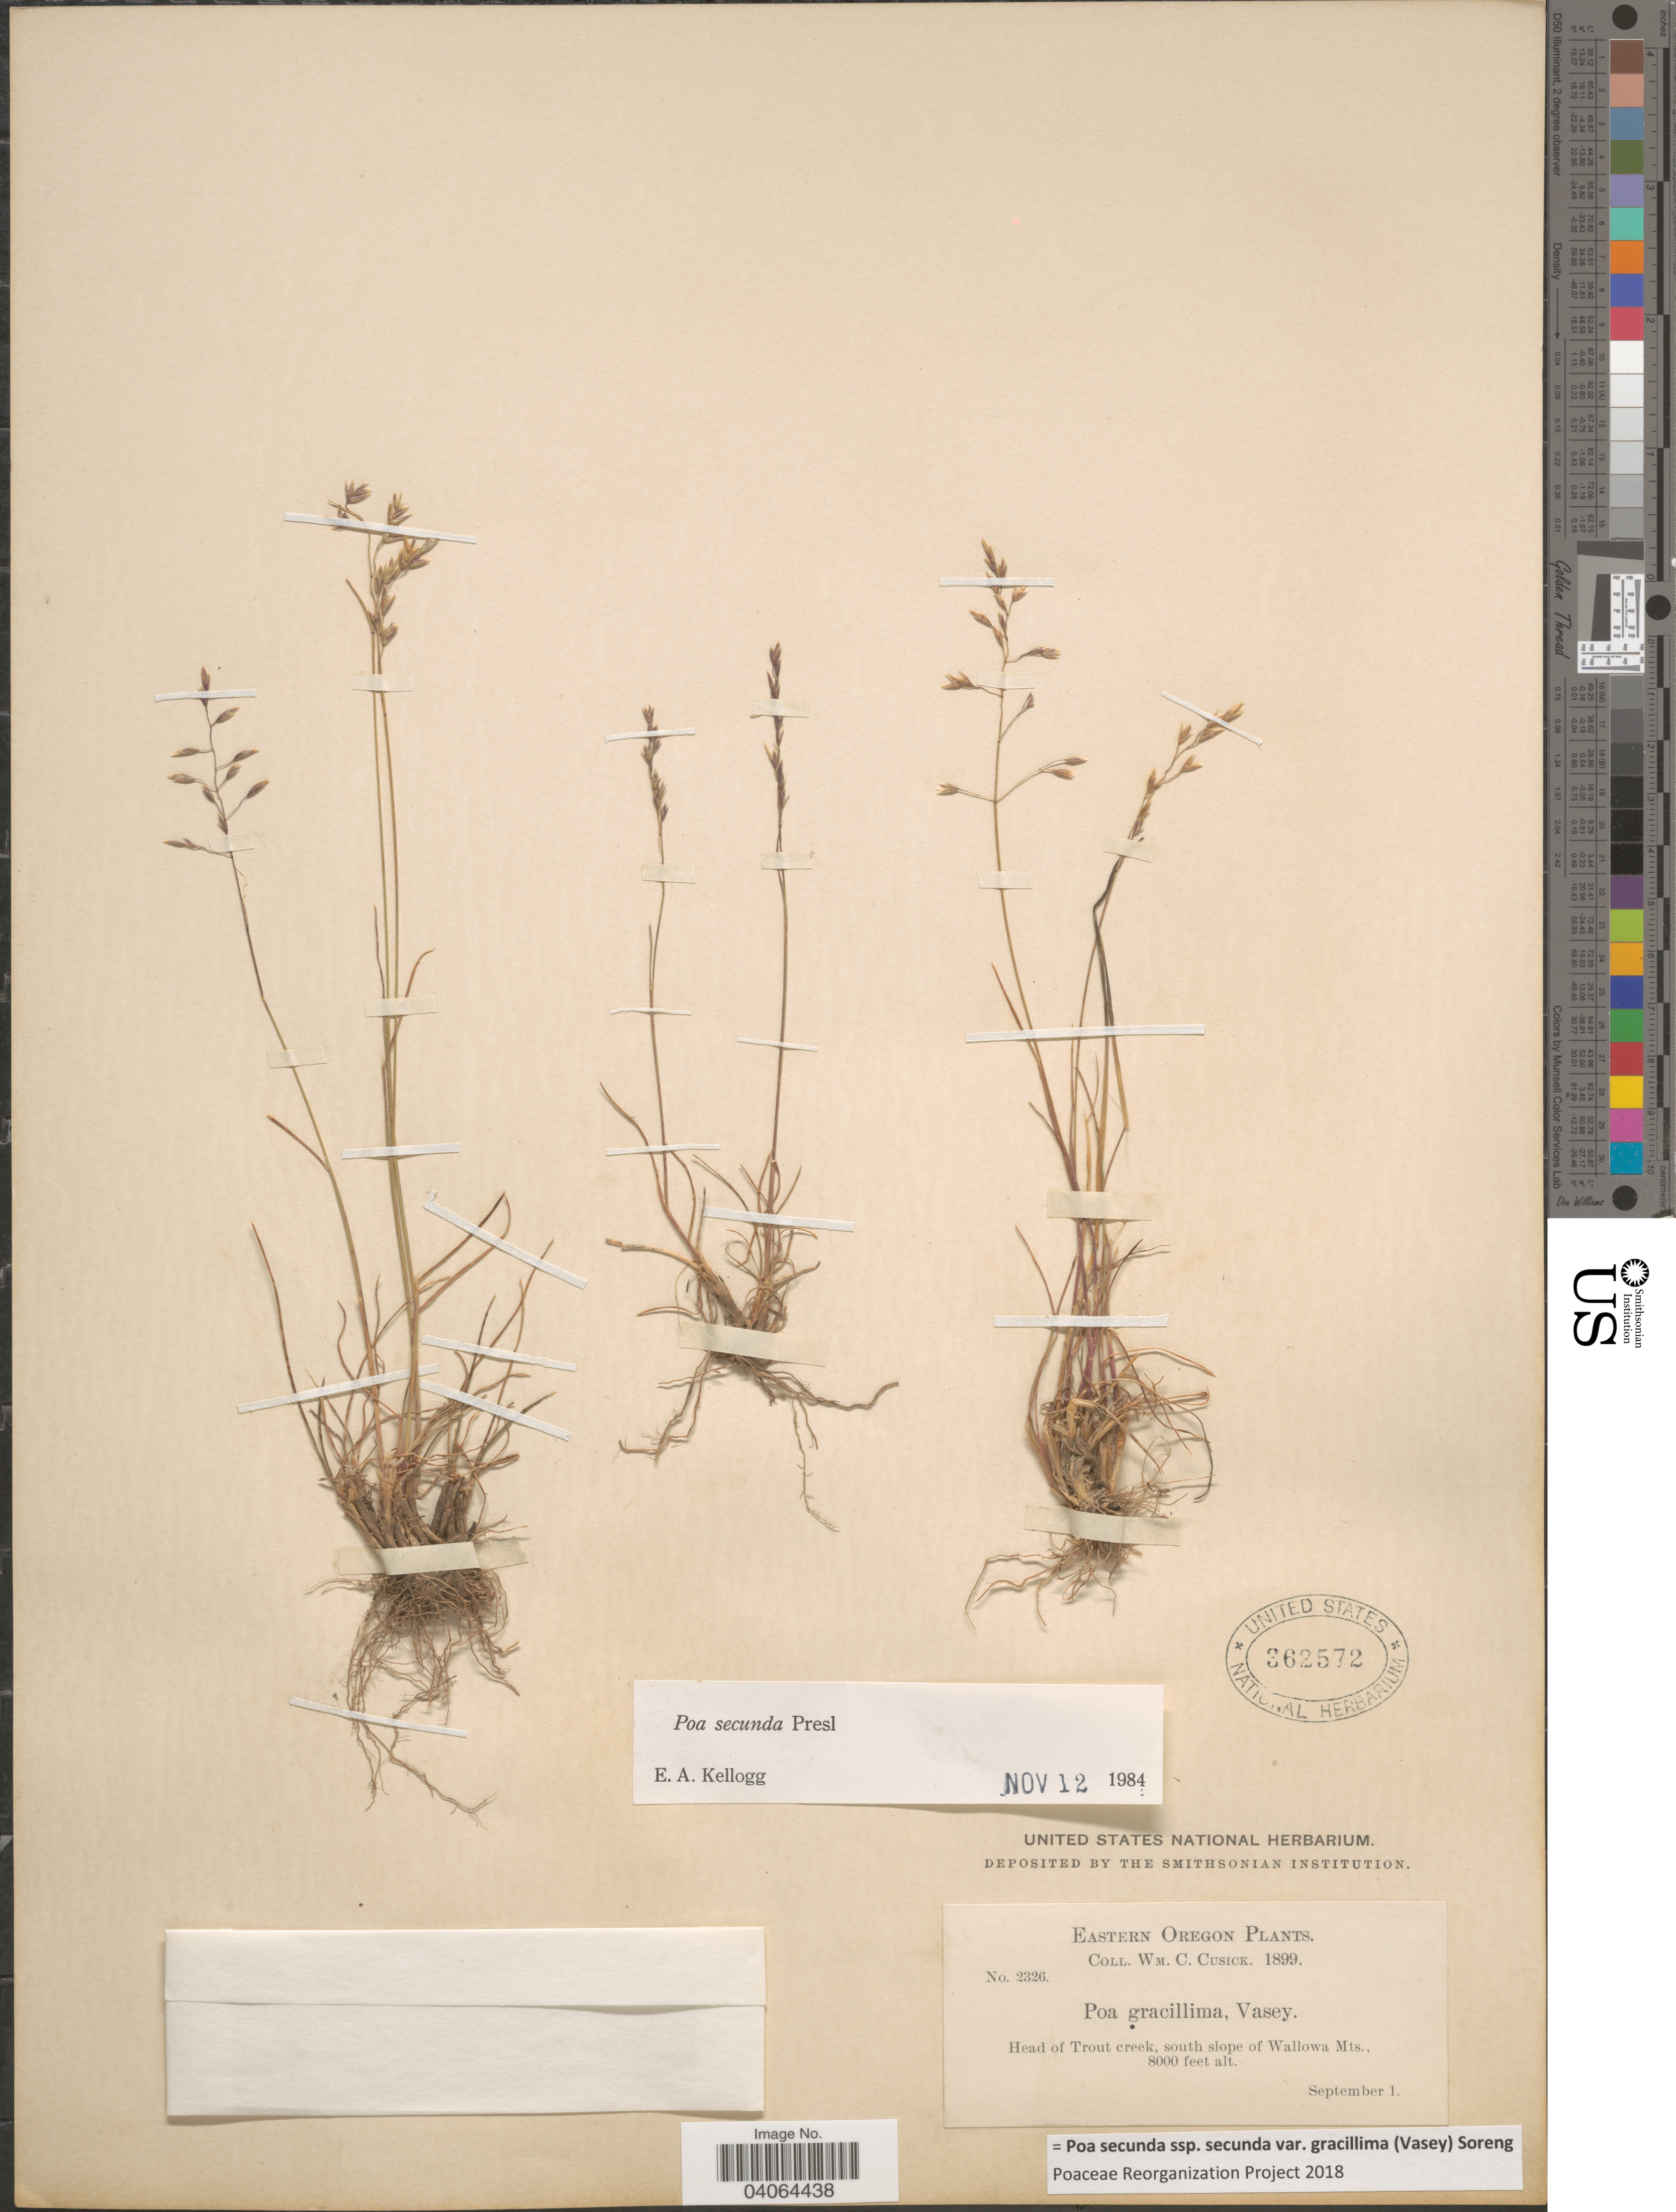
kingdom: Plantae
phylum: Tracheophyta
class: Liliopsida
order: Poales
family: Poaceae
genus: Poa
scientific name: Poa secunda subsp. secunda var. gracillima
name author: (Vasey) Soreng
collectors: W. C. Cusick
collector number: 2326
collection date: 1899-09-01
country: United States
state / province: Oregon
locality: Eastern Oregon. Head of Trout creek, south slope of Wallowa Mts.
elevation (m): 2438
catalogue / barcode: US 362572